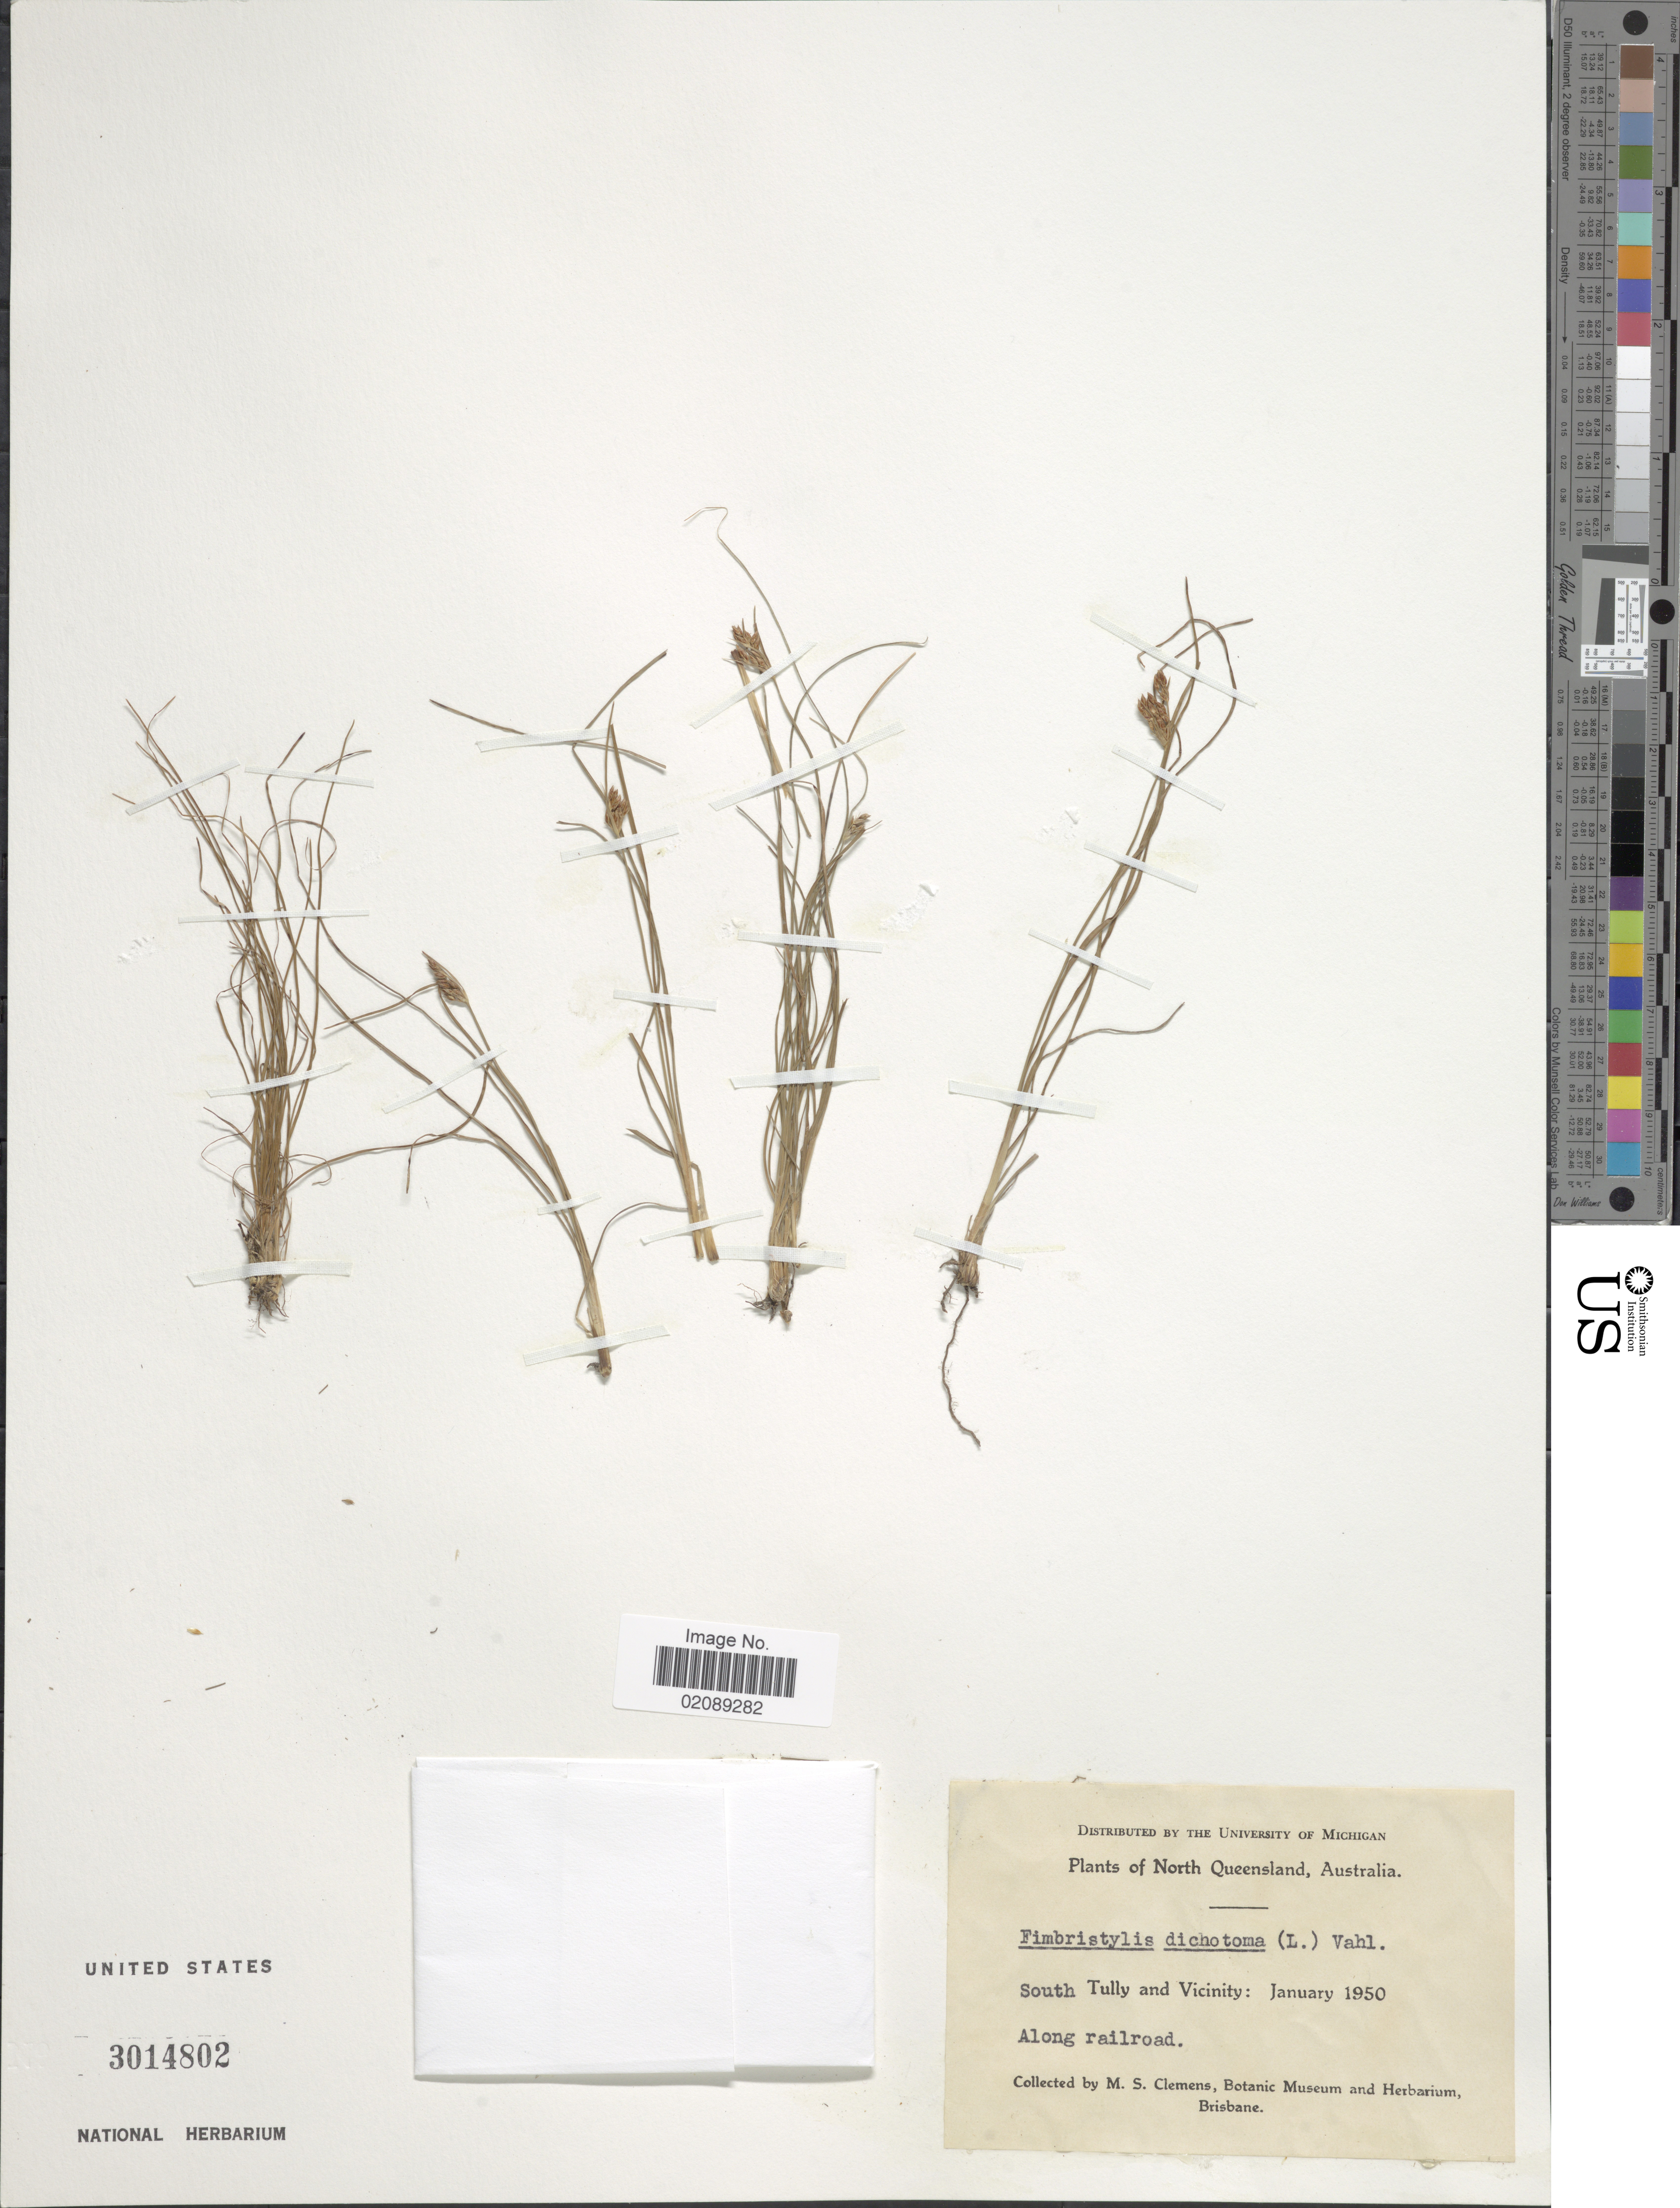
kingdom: Plantae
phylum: Tracheophyta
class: Liliopsida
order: Poales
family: Cyperaceae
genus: Fimbristylis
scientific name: Fimbristylis dichotoma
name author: (L.) Vahl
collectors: M. S. Clemens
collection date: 1950-01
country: Australia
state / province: Queensland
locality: North Queensland. South Tully and Vicinity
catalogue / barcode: US 3014802